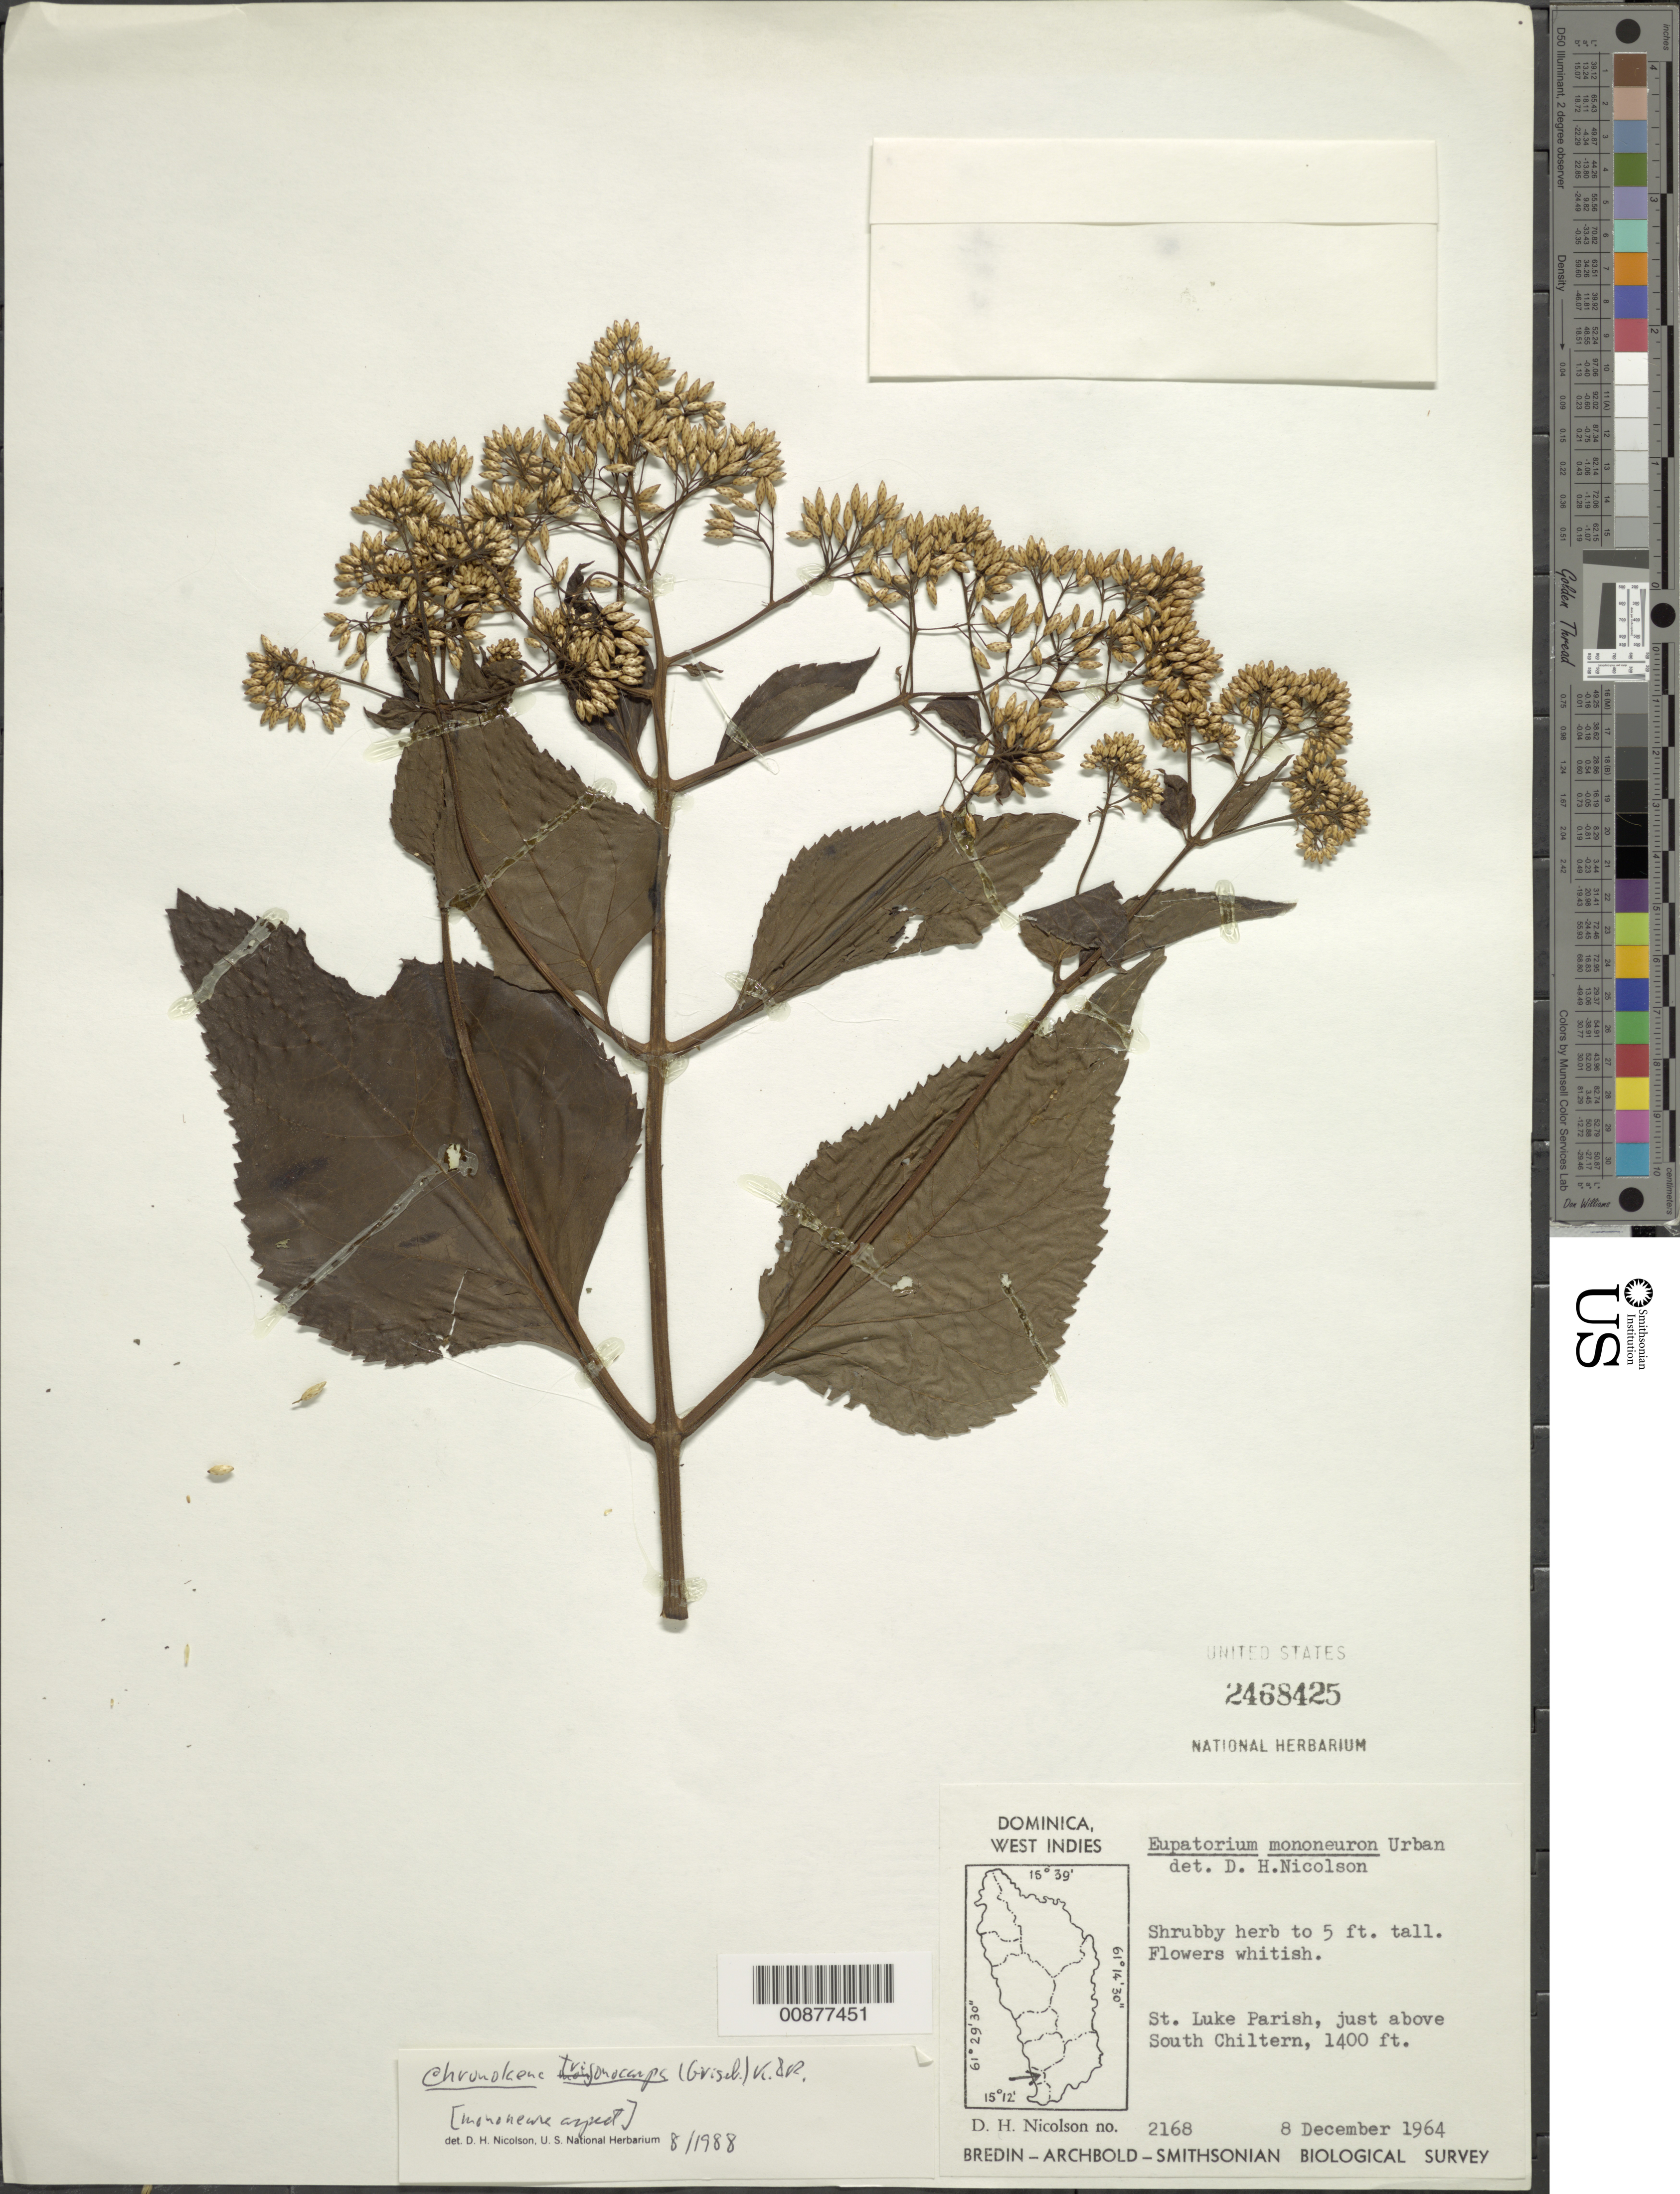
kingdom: Plantae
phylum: Tracheophyta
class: Magnoliopsida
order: Asterales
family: Asteraceae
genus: Chromolaena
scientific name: Chromolaena trigonocarpa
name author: (Griseb.) R.M. King & H. Rob.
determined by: Nicolson, Dan H.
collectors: D. H. Nicolson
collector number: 2168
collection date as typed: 08 Dec 1964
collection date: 1964-12-08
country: Dominica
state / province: St. Luke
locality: Just above South Chiltern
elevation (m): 427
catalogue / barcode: US 2468425